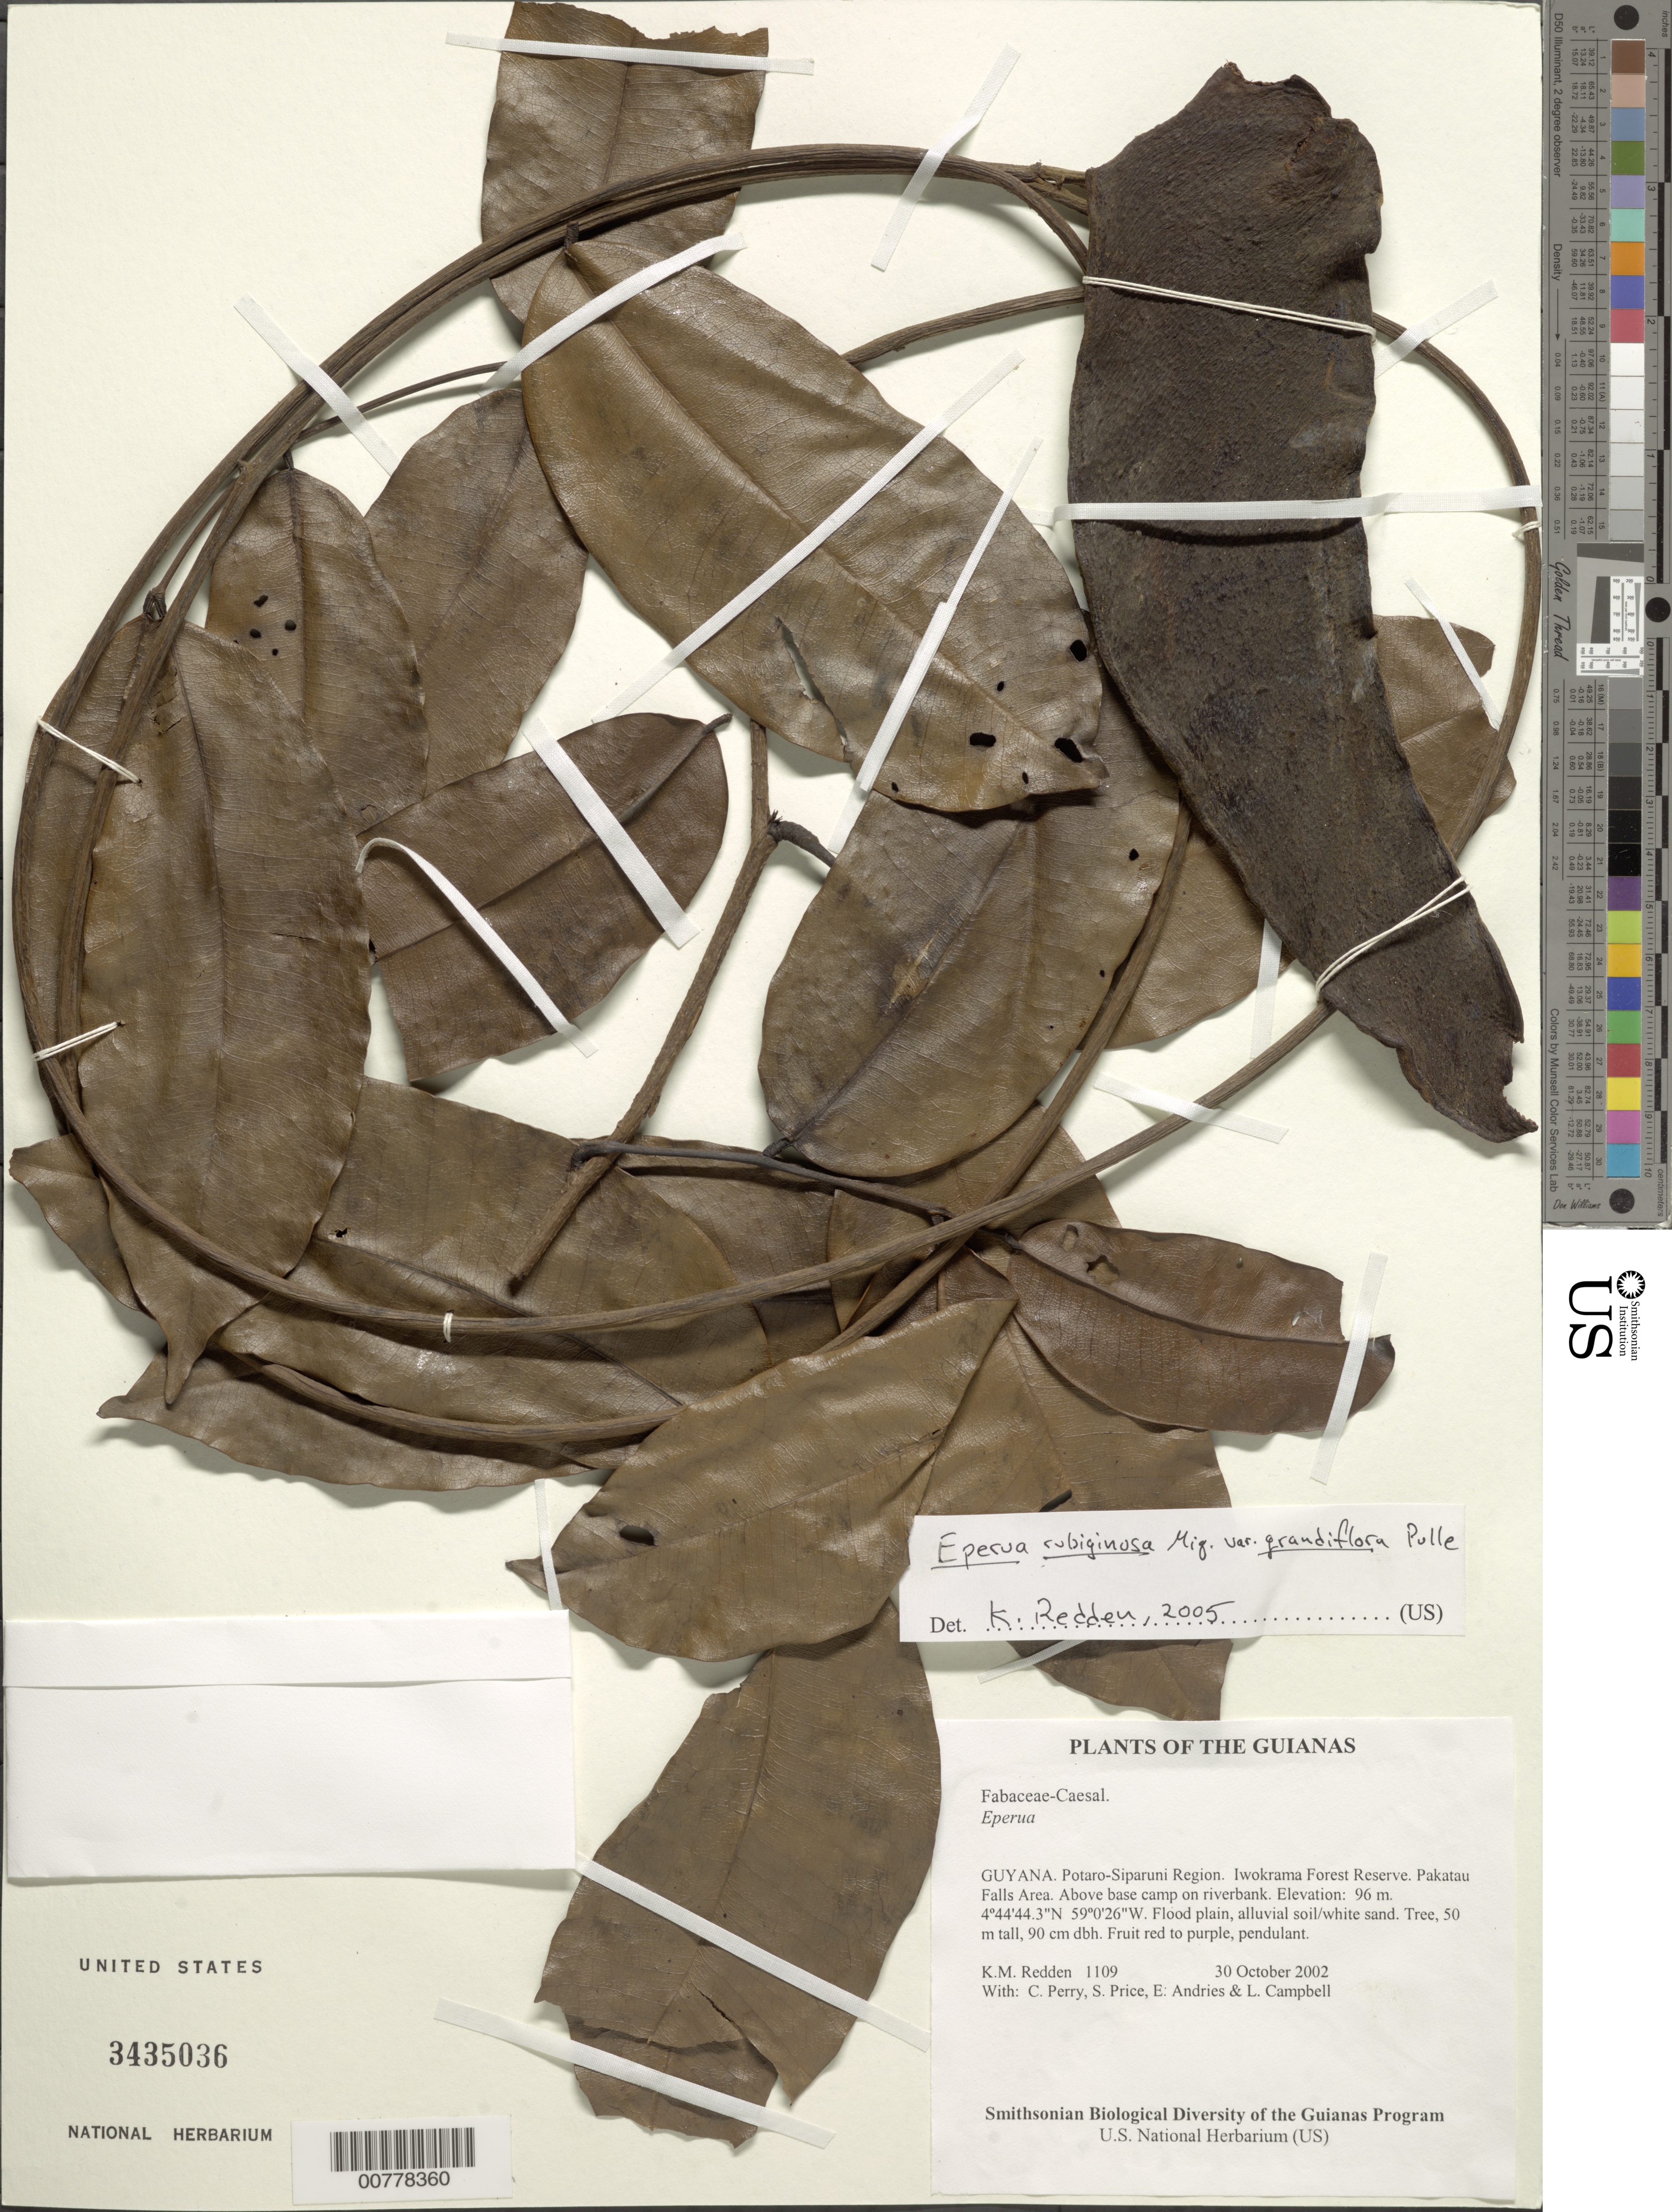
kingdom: Plantae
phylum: Tracheophyta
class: Magnoliopsida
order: Fabales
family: Fabaceae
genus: Eperua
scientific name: Eperua falcata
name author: Aubl.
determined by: Fortes, E. A.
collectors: K. M. Redden, C. Perry, S. Price, E. Andries & L. Campbell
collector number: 1109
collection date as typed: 30 October 2002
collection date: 2002-10-30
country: Guyana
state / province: Potaro-Siparuni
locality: Iwokrama Forest Reserve. Pakatau Falls Area. Above base camp on riverbank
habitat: Flood plain, alluvial soil/white sand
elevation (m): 96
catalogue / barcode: US 3435036